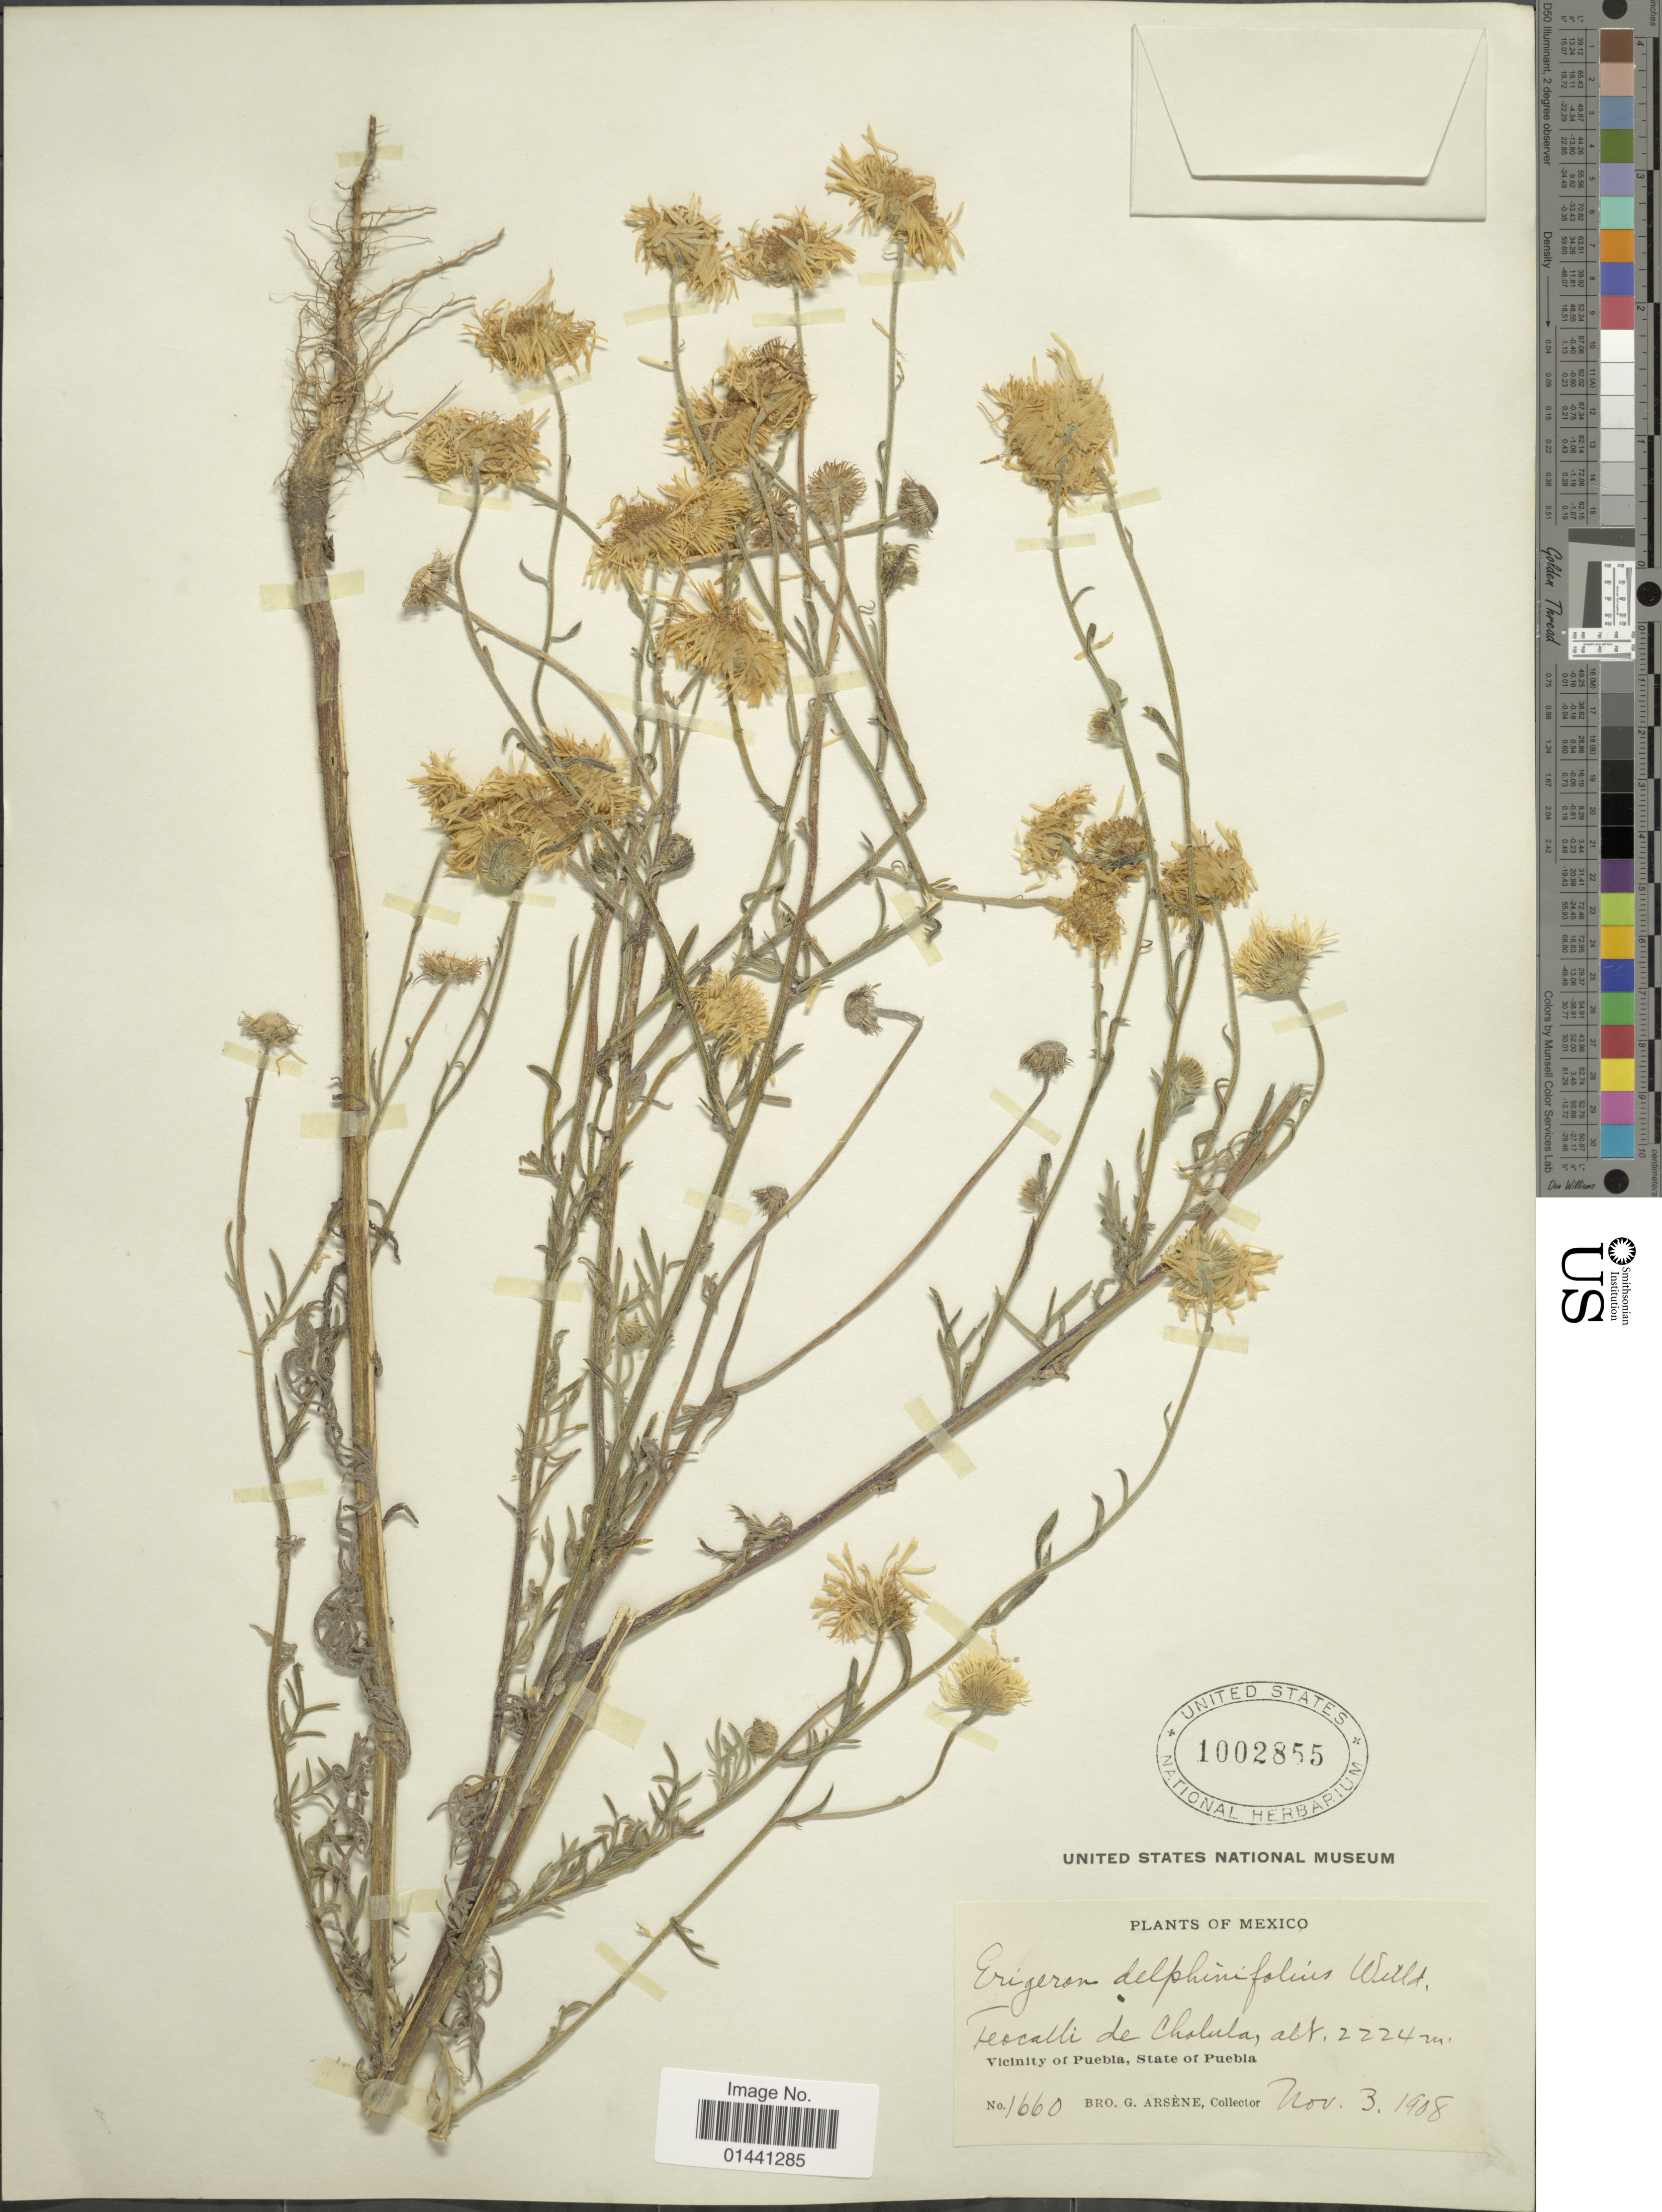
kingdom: Plantae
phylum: Tracheophyta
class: Magnoliopsida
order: Asterales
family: Asteraceae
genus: Erigeron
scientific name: Erigeron delphinifolius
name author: Willd.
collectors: Bro. G. Arsène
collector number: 1660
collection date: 1908-11-03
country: Mexico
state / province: Puebla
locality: Teocalli de Chalula, Vicinity of Puebla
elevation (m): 2224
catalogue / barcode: US 1002855